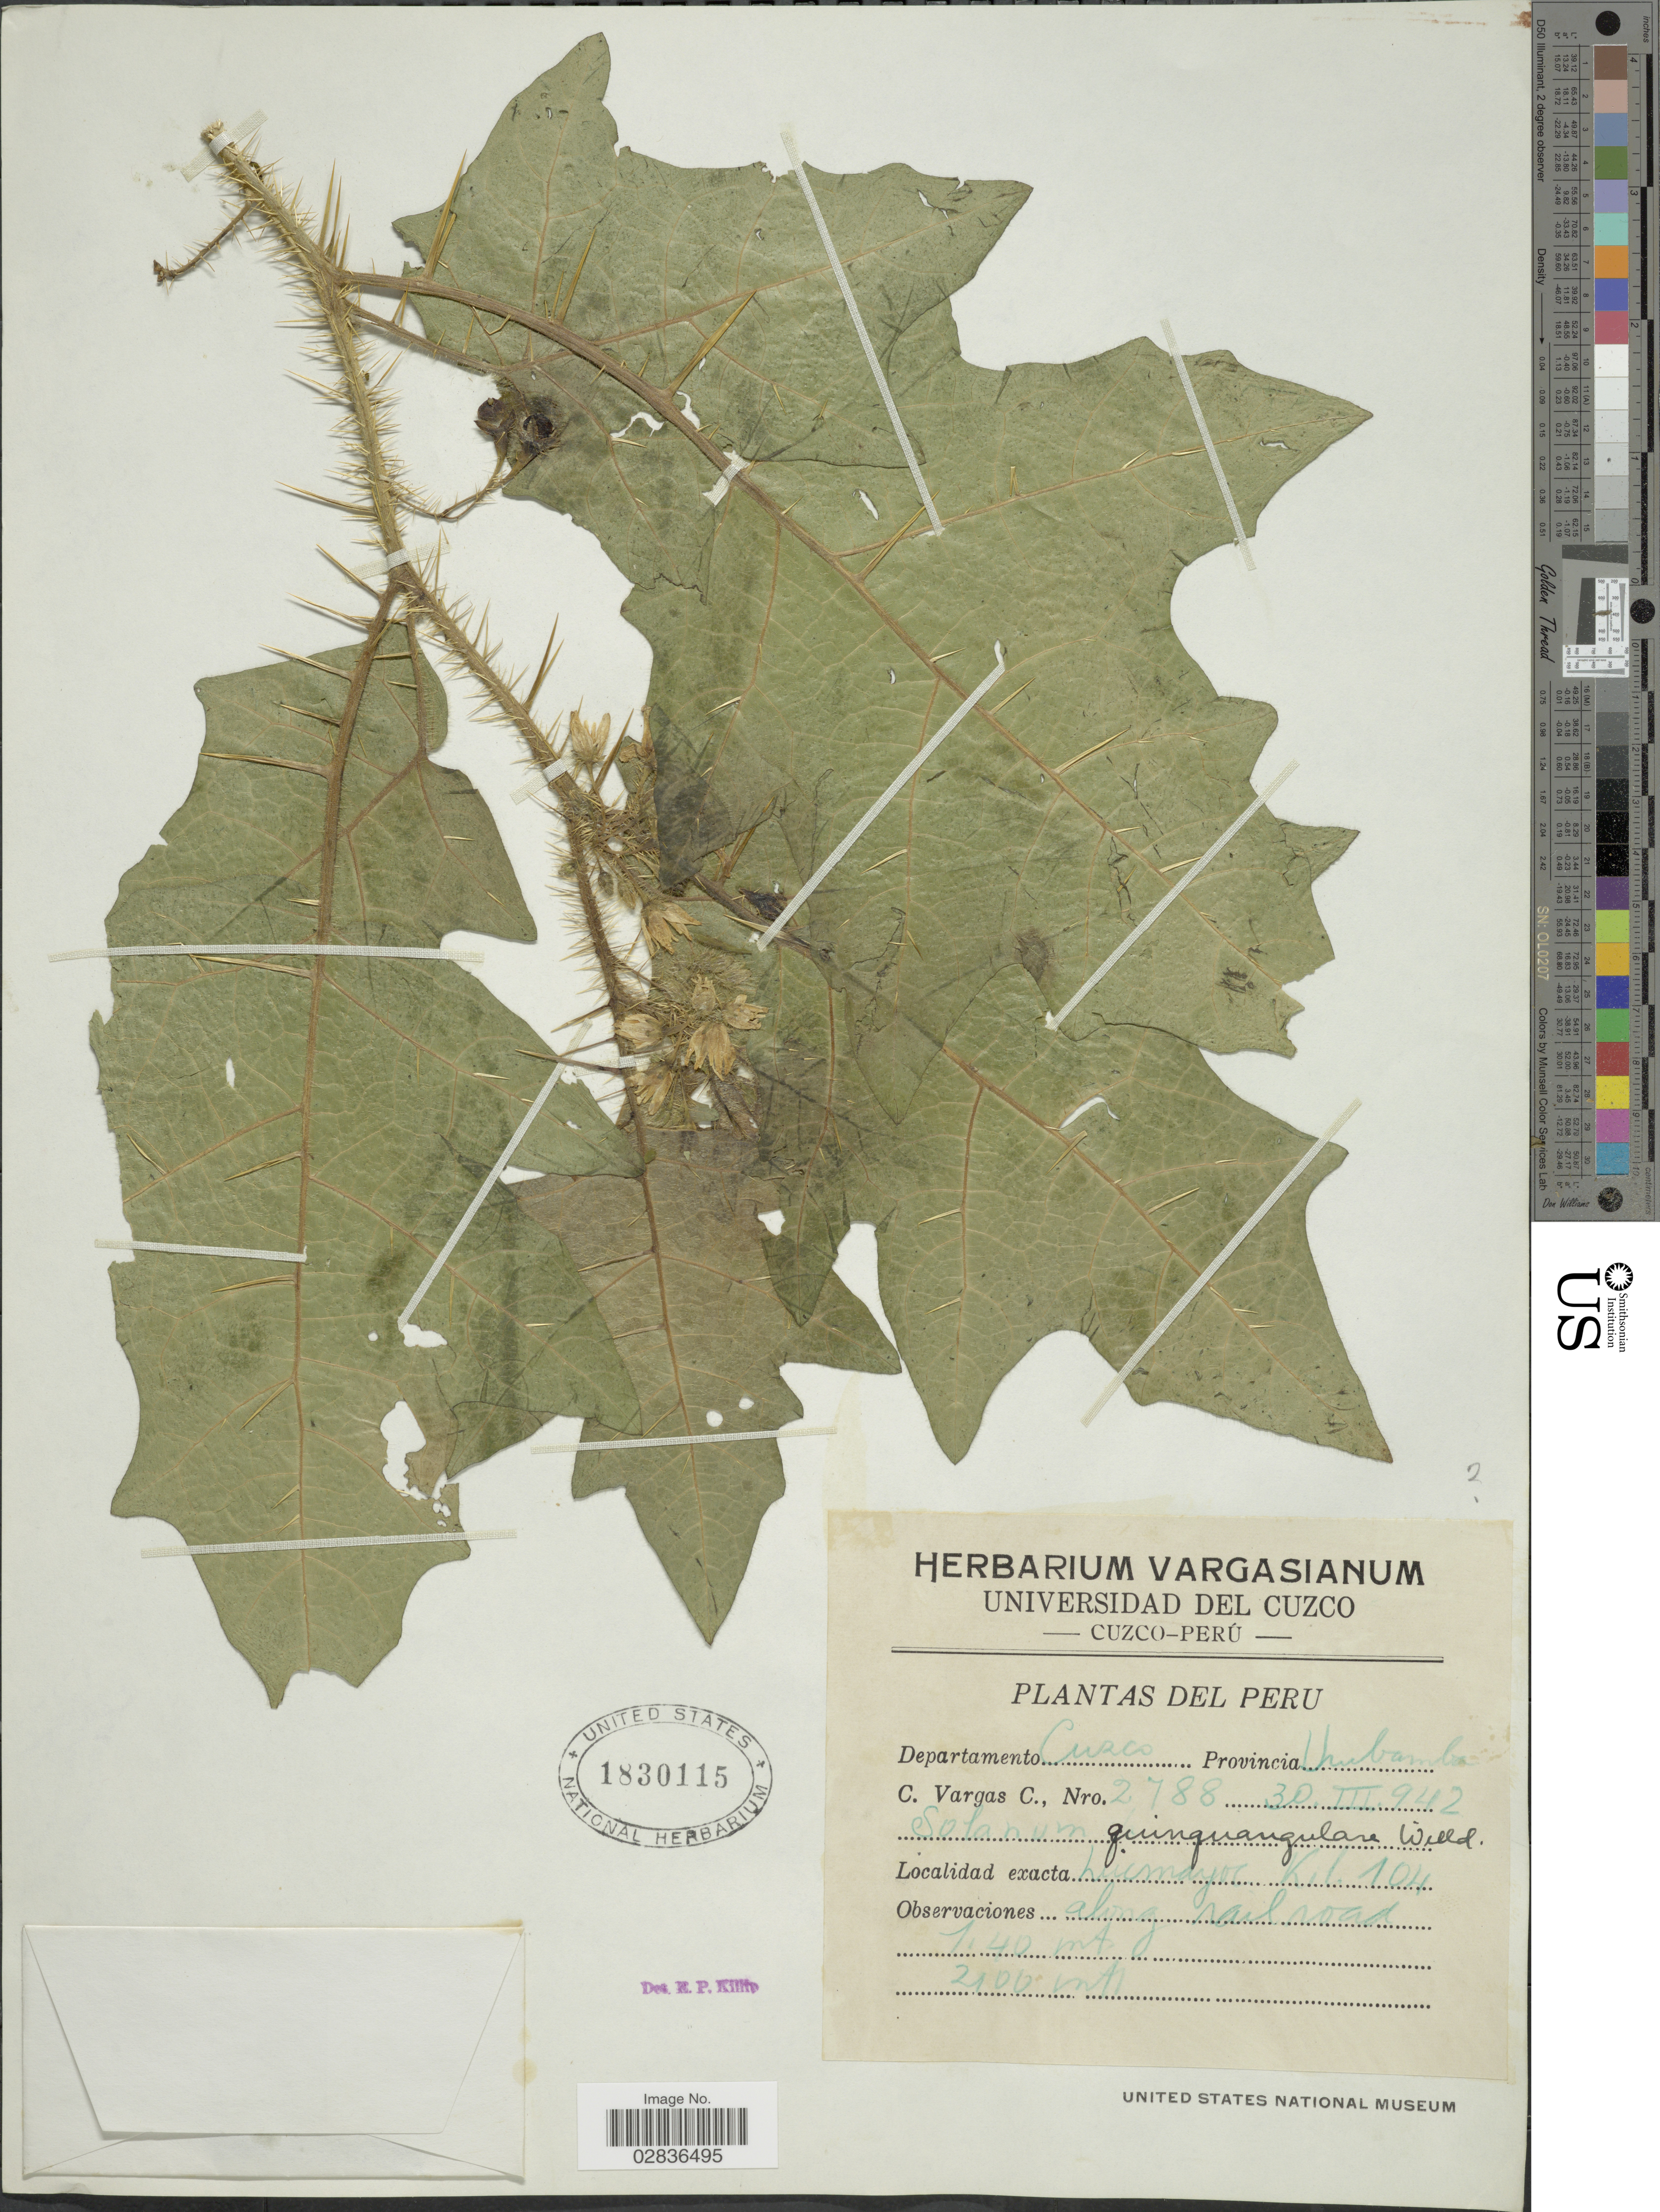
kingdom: Plantae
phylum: Tracheophyta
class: Magnoliopsida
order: Solanales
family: Solanaceae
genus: Solanum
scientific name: Solanum quinquangulare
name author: Willd. ex Roem. & Schult.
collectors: C. Vargas Calderón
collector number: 2788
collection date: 1942-03-30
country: Peru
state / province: Cusco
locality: Departamento Cuzco. Provincia Urubamba. Lucumayo Kil. 104 along railroad.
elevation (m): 2100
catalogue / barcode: US 1830115